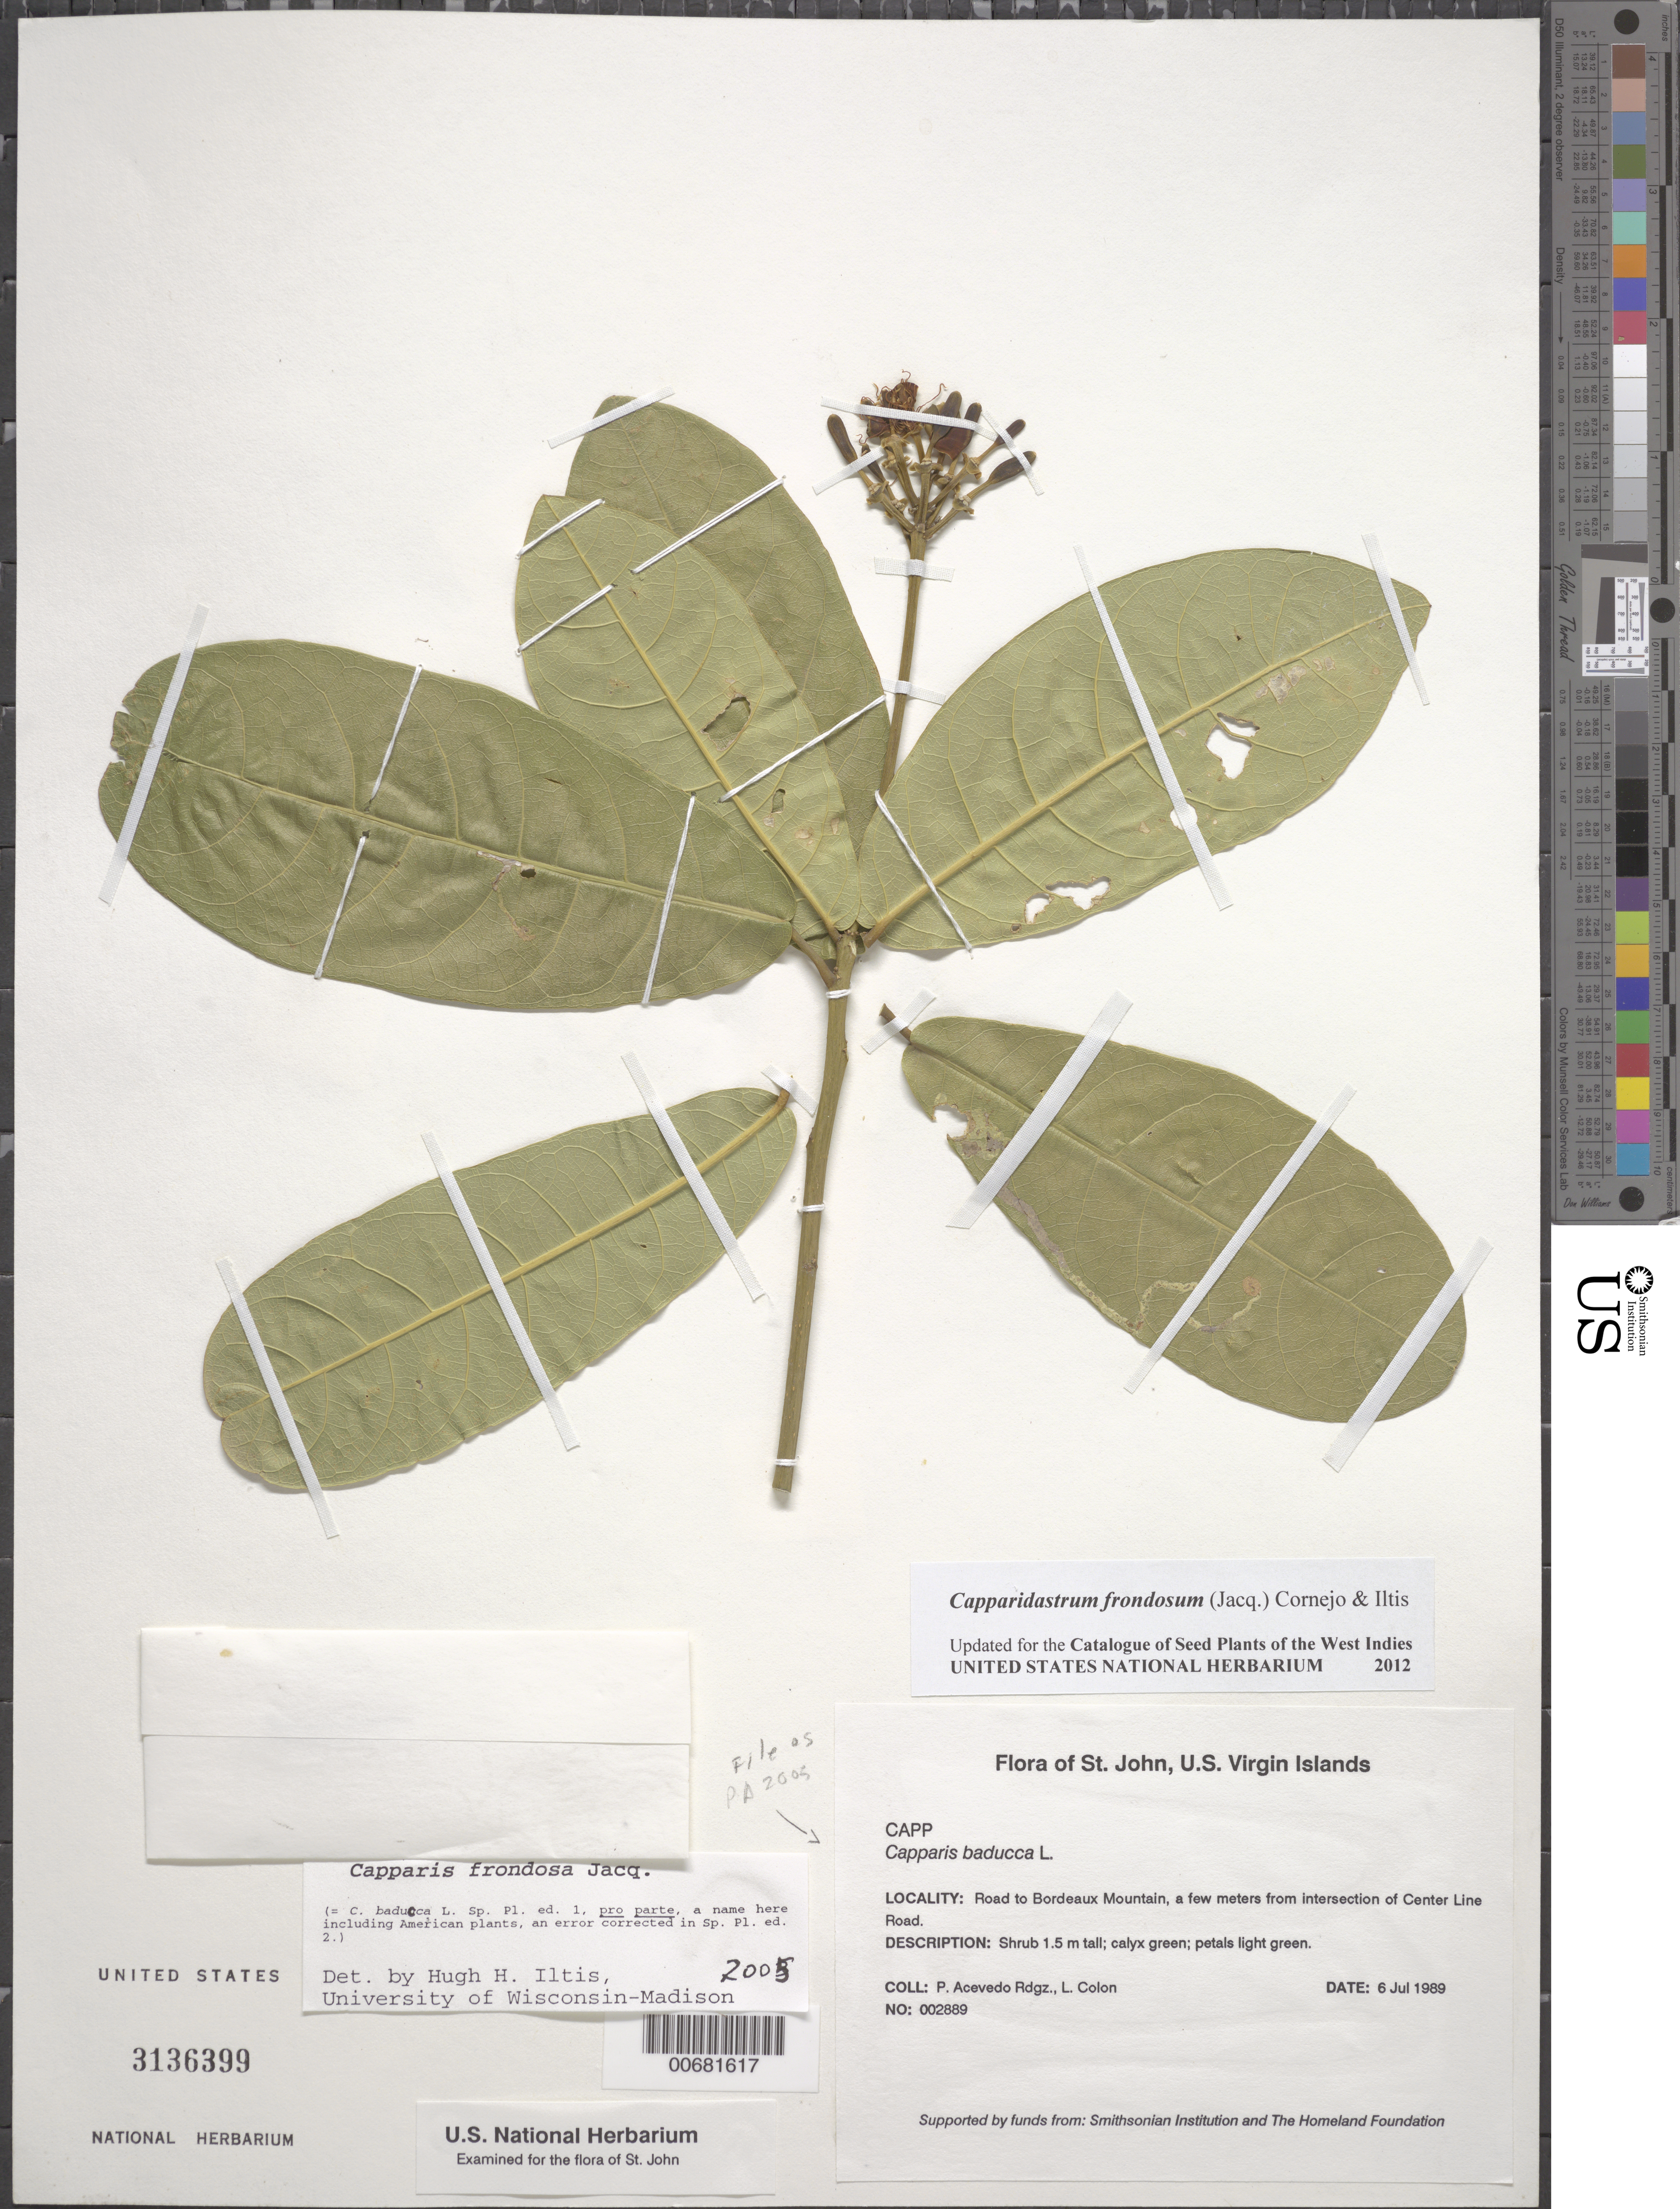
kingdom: Plantae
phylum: Tracheophyta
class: Magnoliopsida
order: Brassicales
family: Capparaceae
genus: Capparidastrum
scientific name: Capparidastrum frondosum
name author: (Jacq.) Cornejo & Iltis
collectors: P. Acevedo-Rodr. & L. Colon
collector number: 2889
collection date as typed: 06 Jul 1989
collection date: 1989-07-06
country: U.S. Virgin Islands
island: St. John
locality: Road to Bordeaux Mountain, a few meters from intersection of Center Line Road.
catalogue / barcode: US 3136399